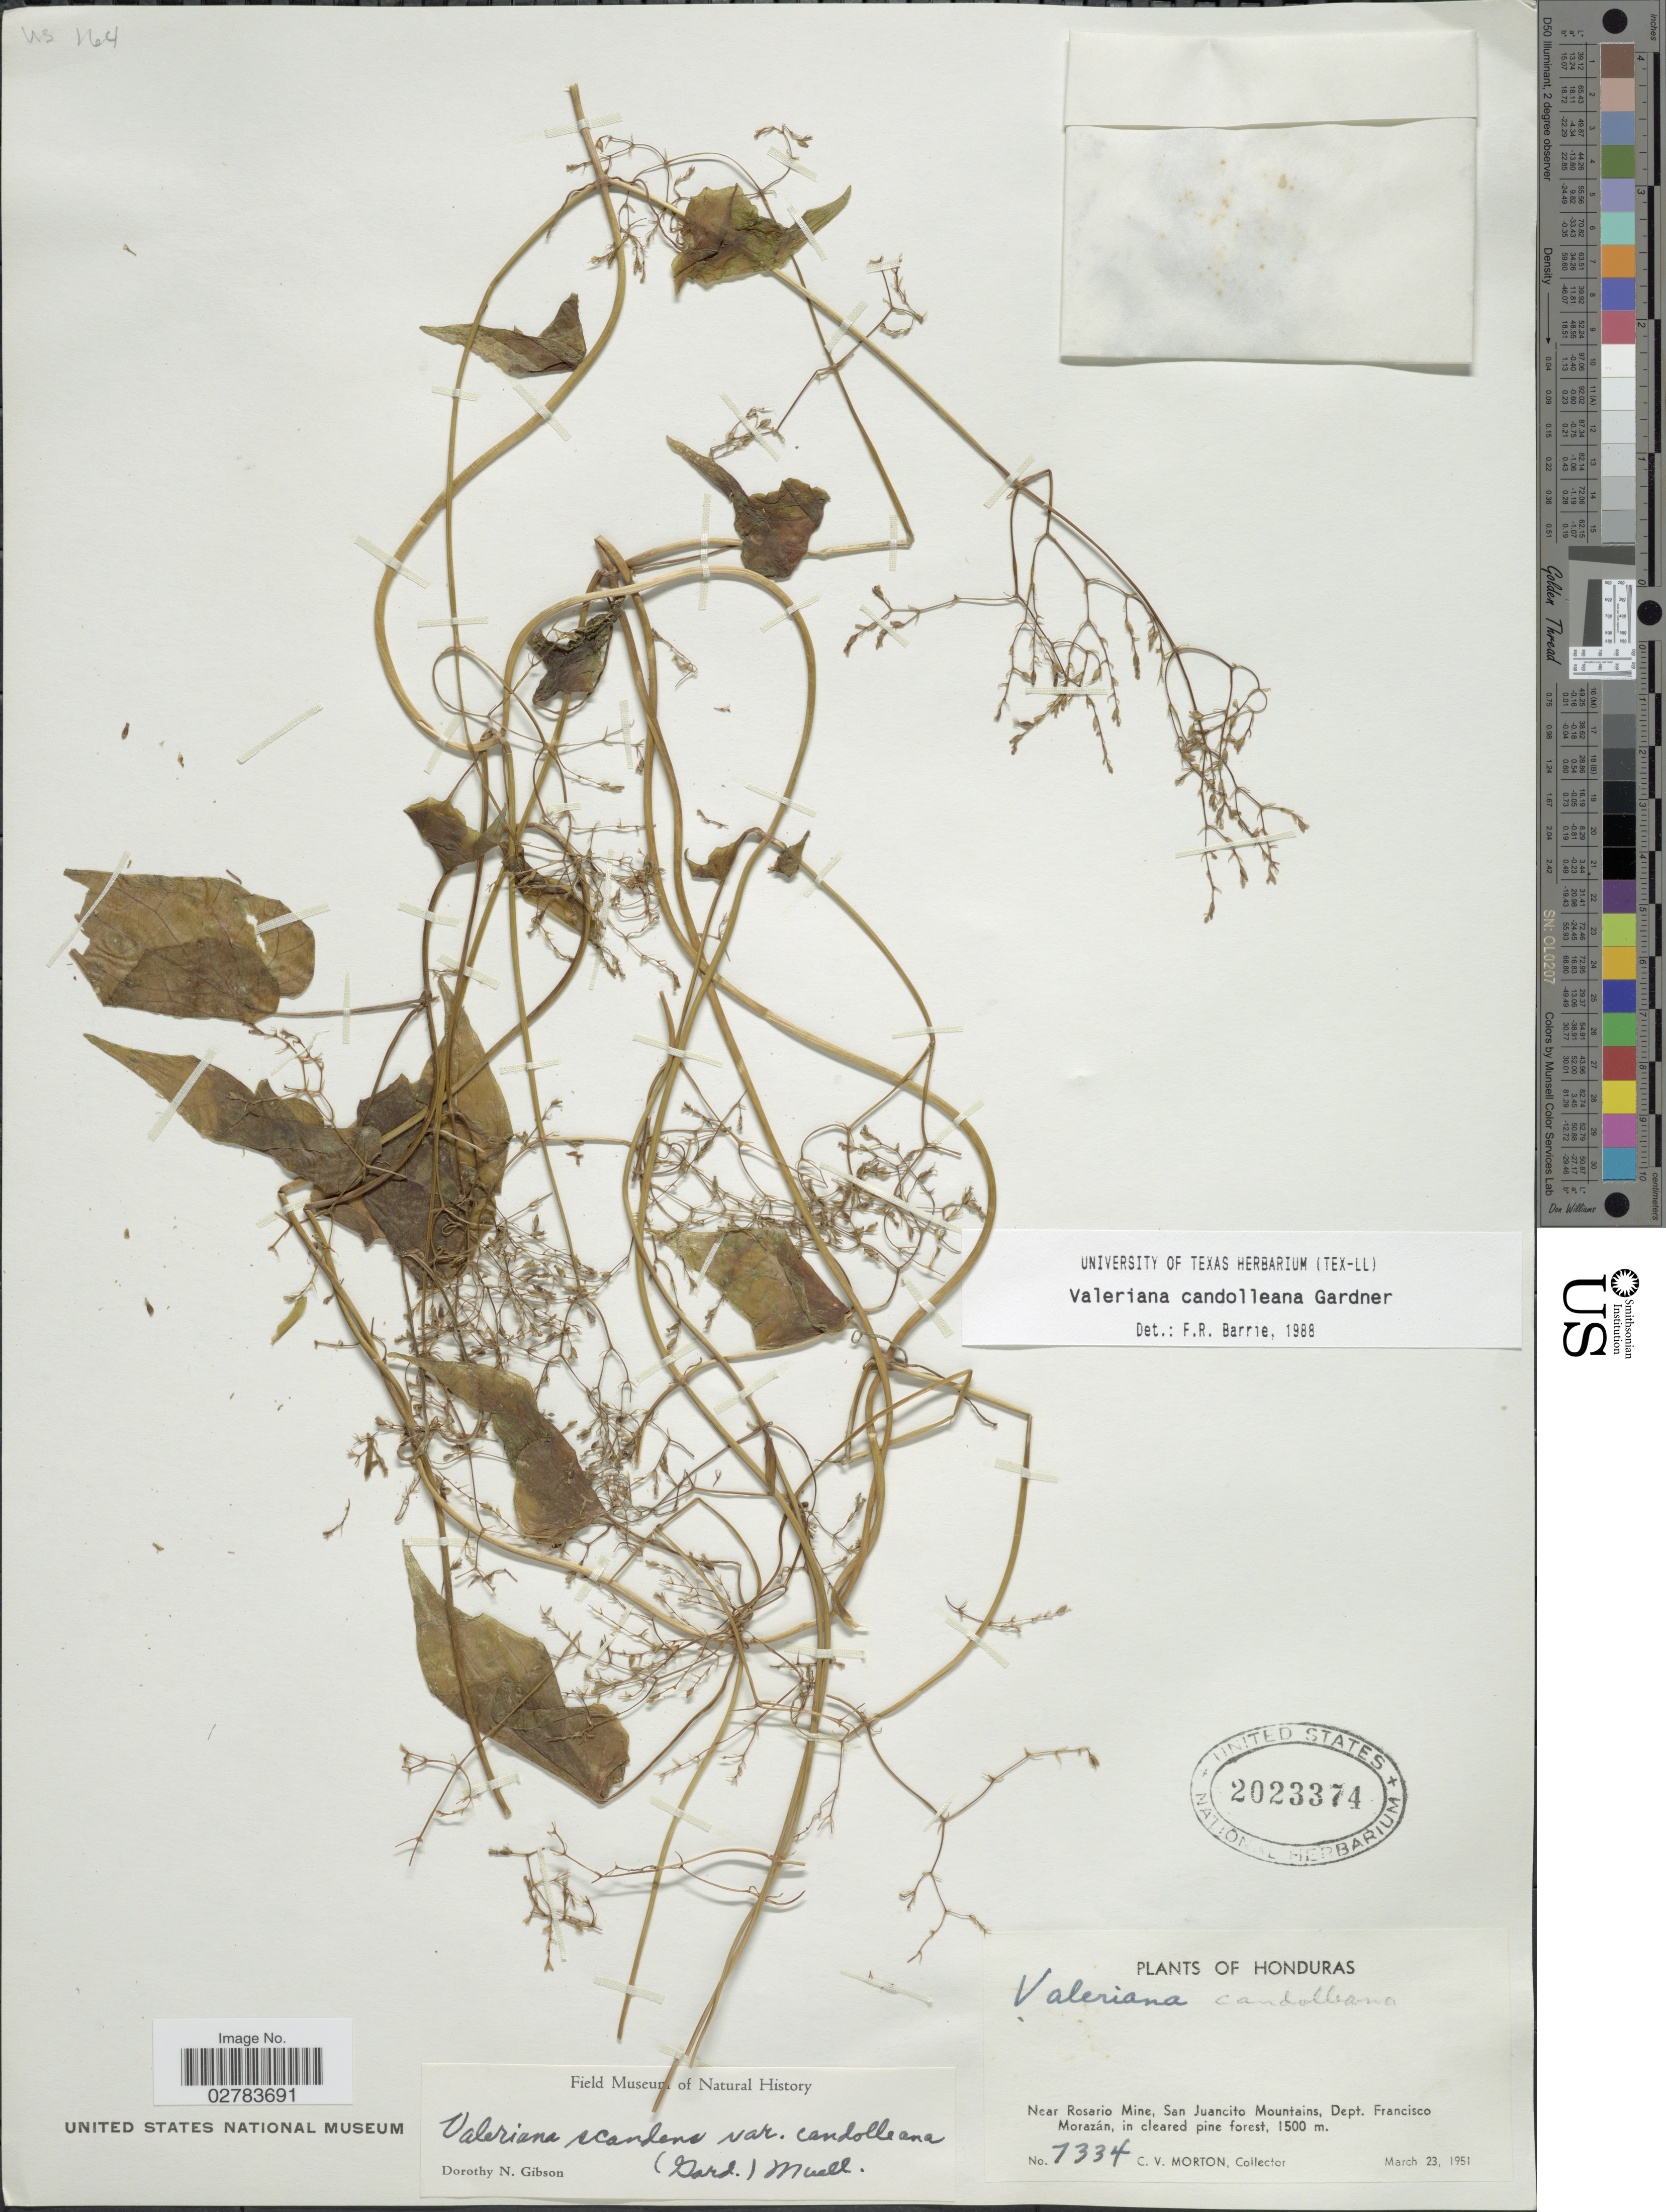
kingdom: Plantae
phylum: Tracheophyta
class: Magnoliopsida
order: Dipsacales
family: Caprifoliaceae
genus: Valeriana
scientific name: Valeriana candolleana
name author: Gardner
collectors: C. V. Morton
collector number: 7334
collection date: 1951-03-23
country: Honduras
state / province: Fco. Morazán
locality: Near Rosario Mine, San Juancito Mountains, Dept. Francisco Morazán.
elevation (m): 1500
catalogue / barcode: US 2023374